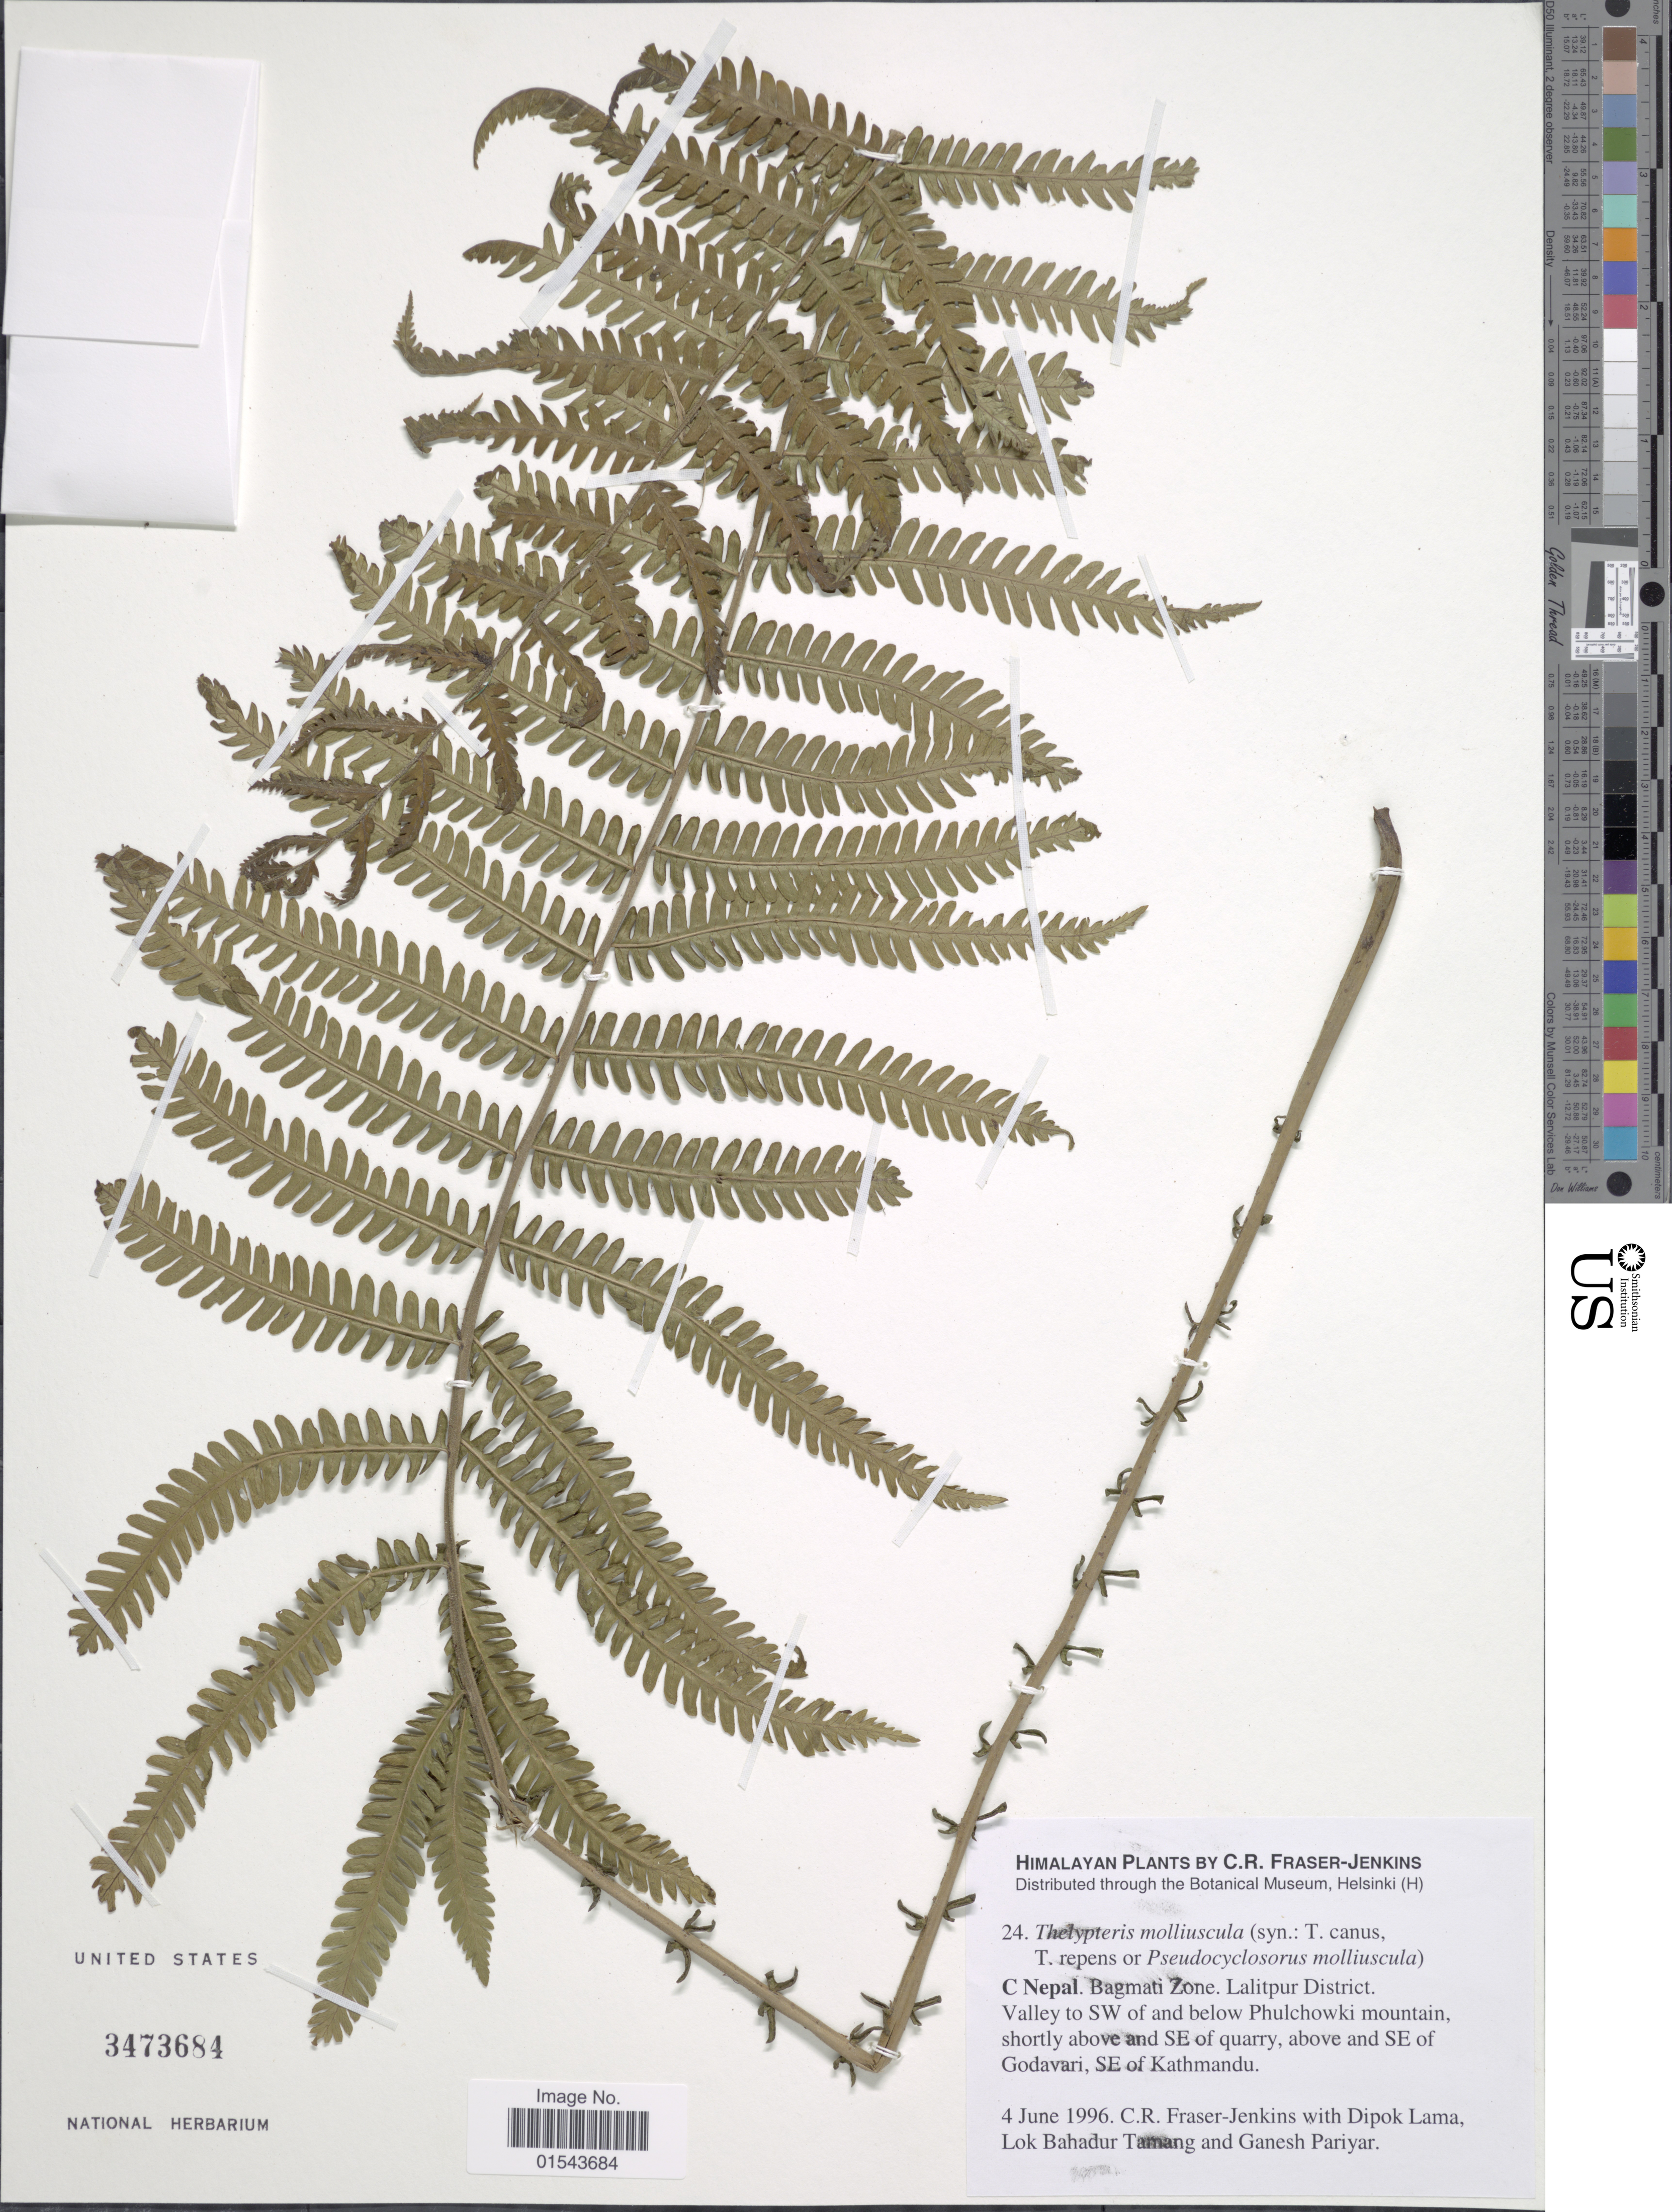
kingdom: Plantae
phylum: Tracheophyta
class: Polypodiopsida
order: Polypodiales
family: Thelypteridaceae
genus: Christella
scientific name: Christella molliuscula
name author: (Wall.) Holttum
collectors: C. R. Fraser-Jenkins, D. Lama, L. Tamang & G. Pariyar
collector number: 24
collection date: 1996-06-04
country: Nepal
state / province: Bagmati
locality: Himalaya, C nepal. Bagmati Zone. Lalitpur District. valley to SW of and below Phulchowki mountain, shortly above and SE of quarry, above and SE of Godavari, SE of Kathmandu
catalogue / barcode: US 3473684